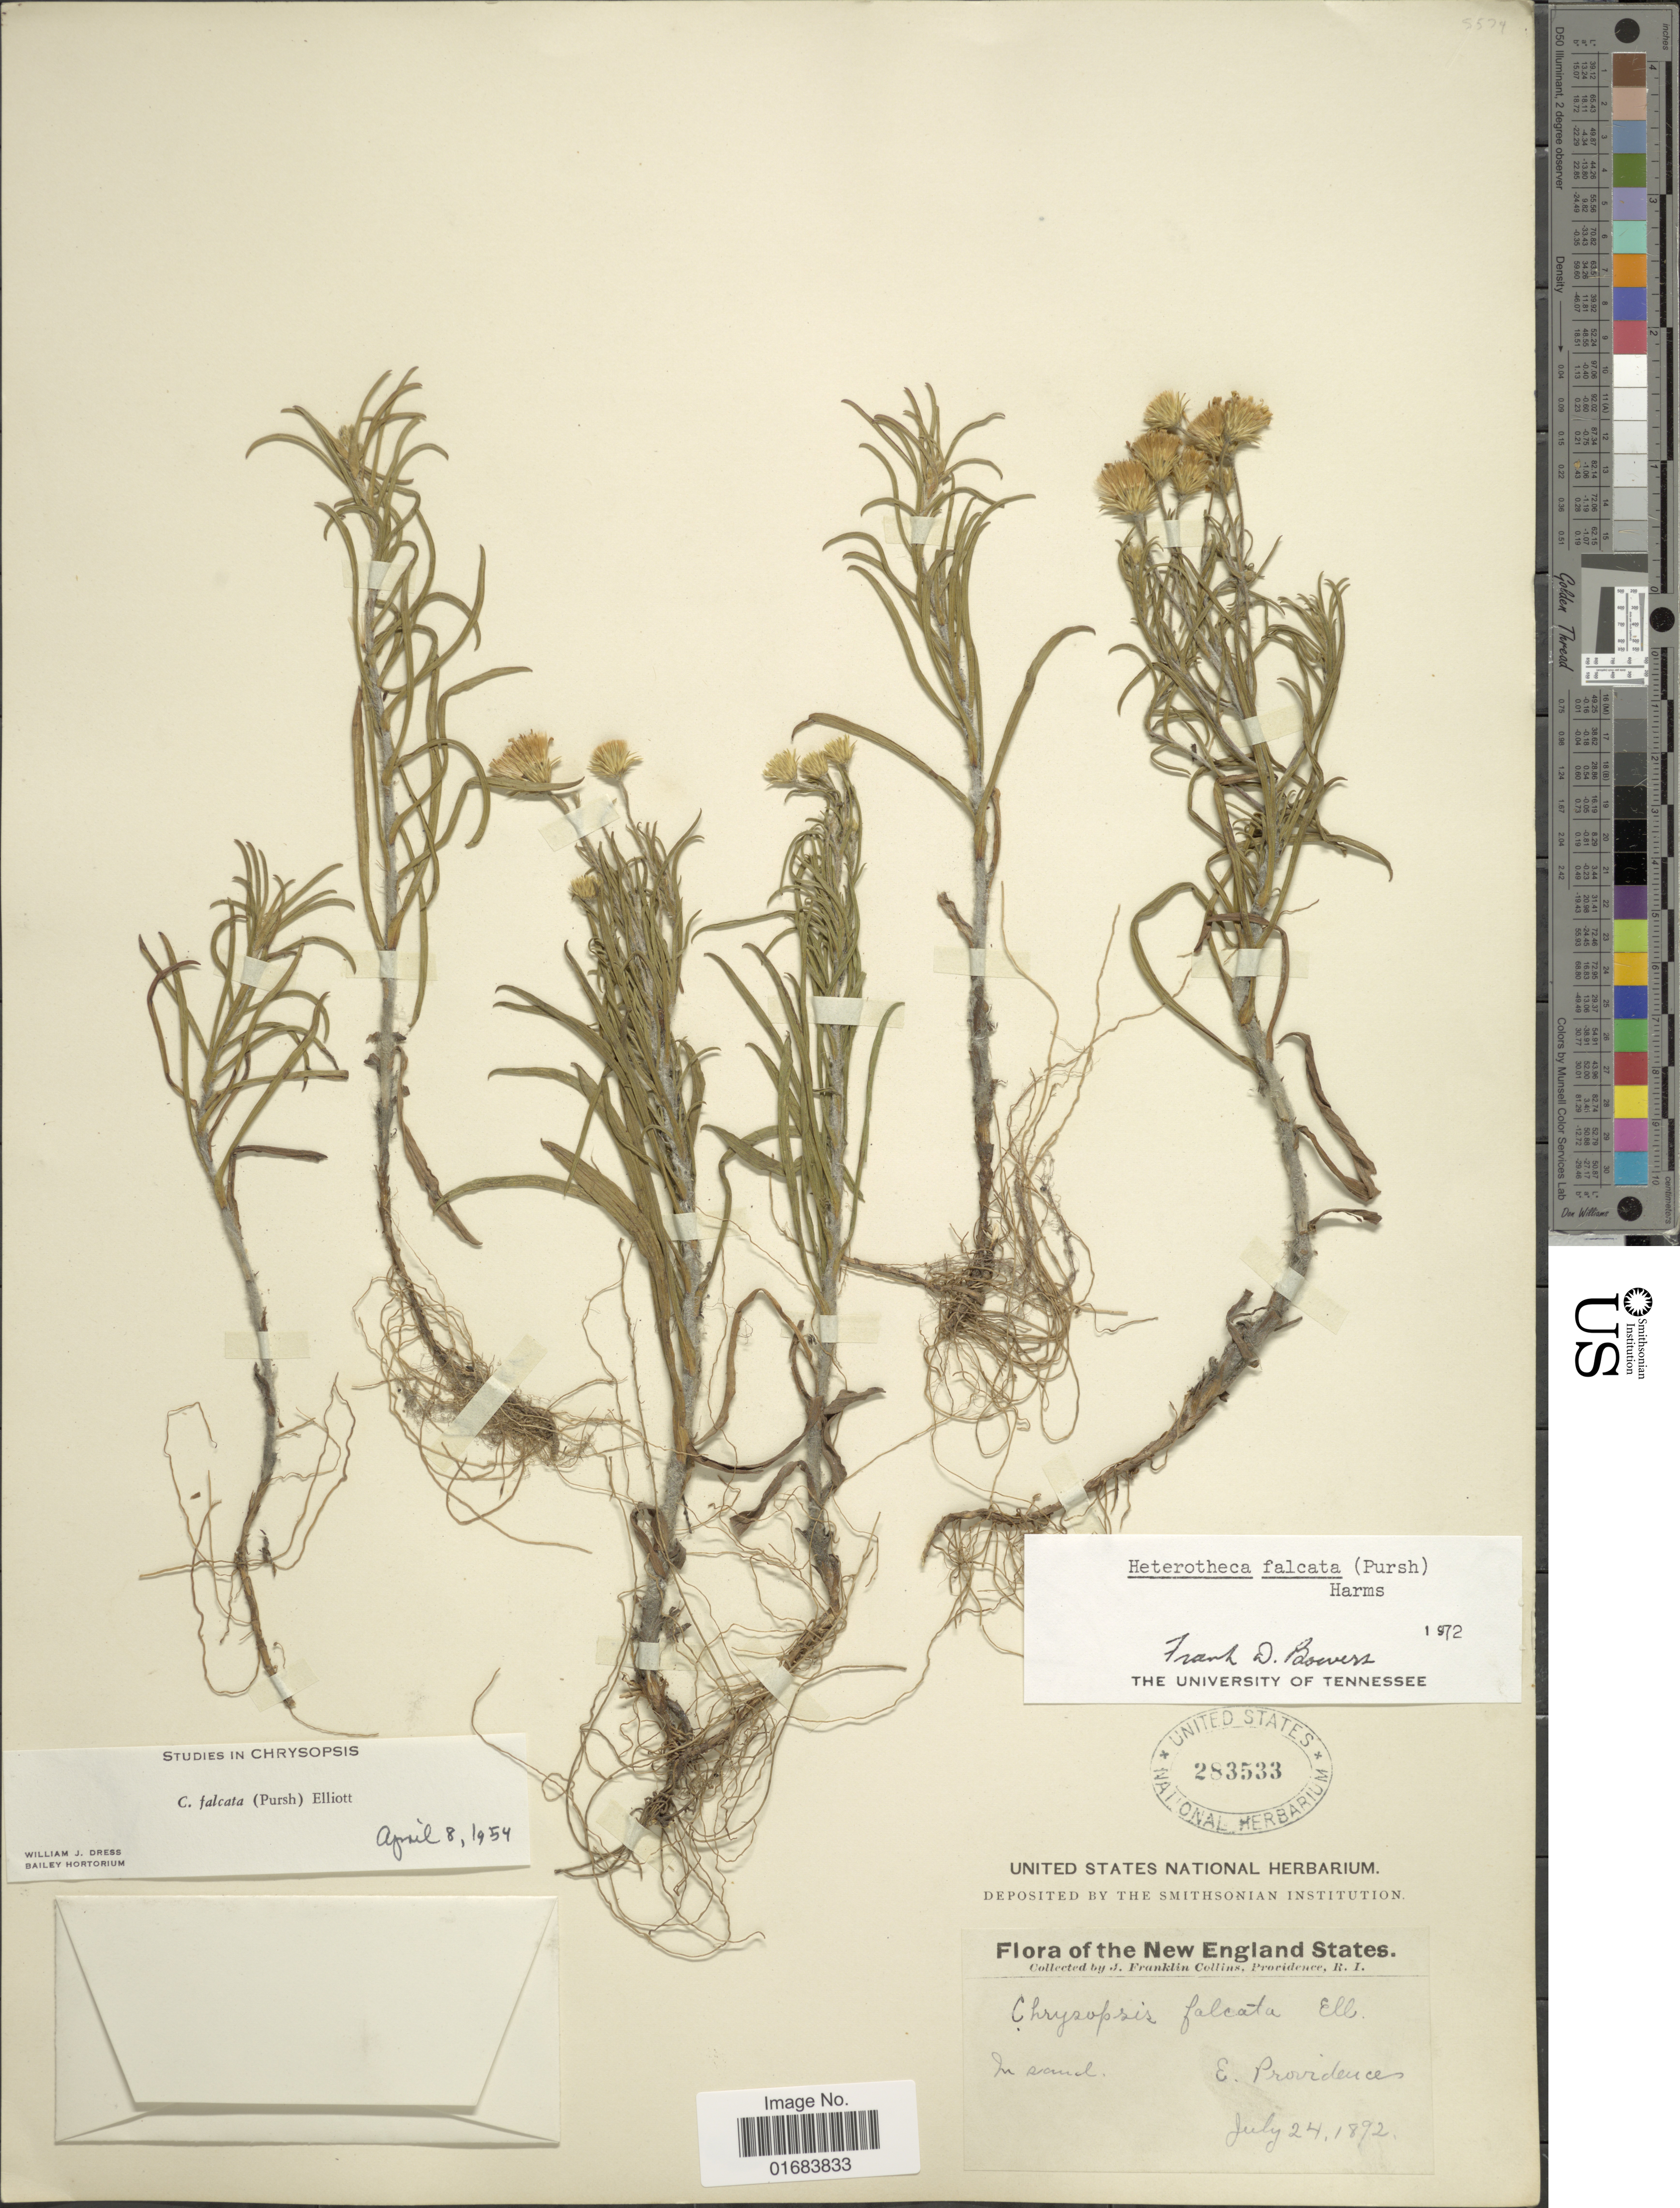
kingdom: Plantae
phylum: Tracheophyta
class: Magnoliopsida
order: Asterales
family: Asteraceae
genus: Pityopsis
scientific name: Pityopsis falcata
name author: (Pursh) Nutt.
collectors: J. Collins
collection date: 1892-07-24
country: United States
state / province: Rhode Island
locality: The New England States, E. Providence.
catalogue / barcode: US 283533